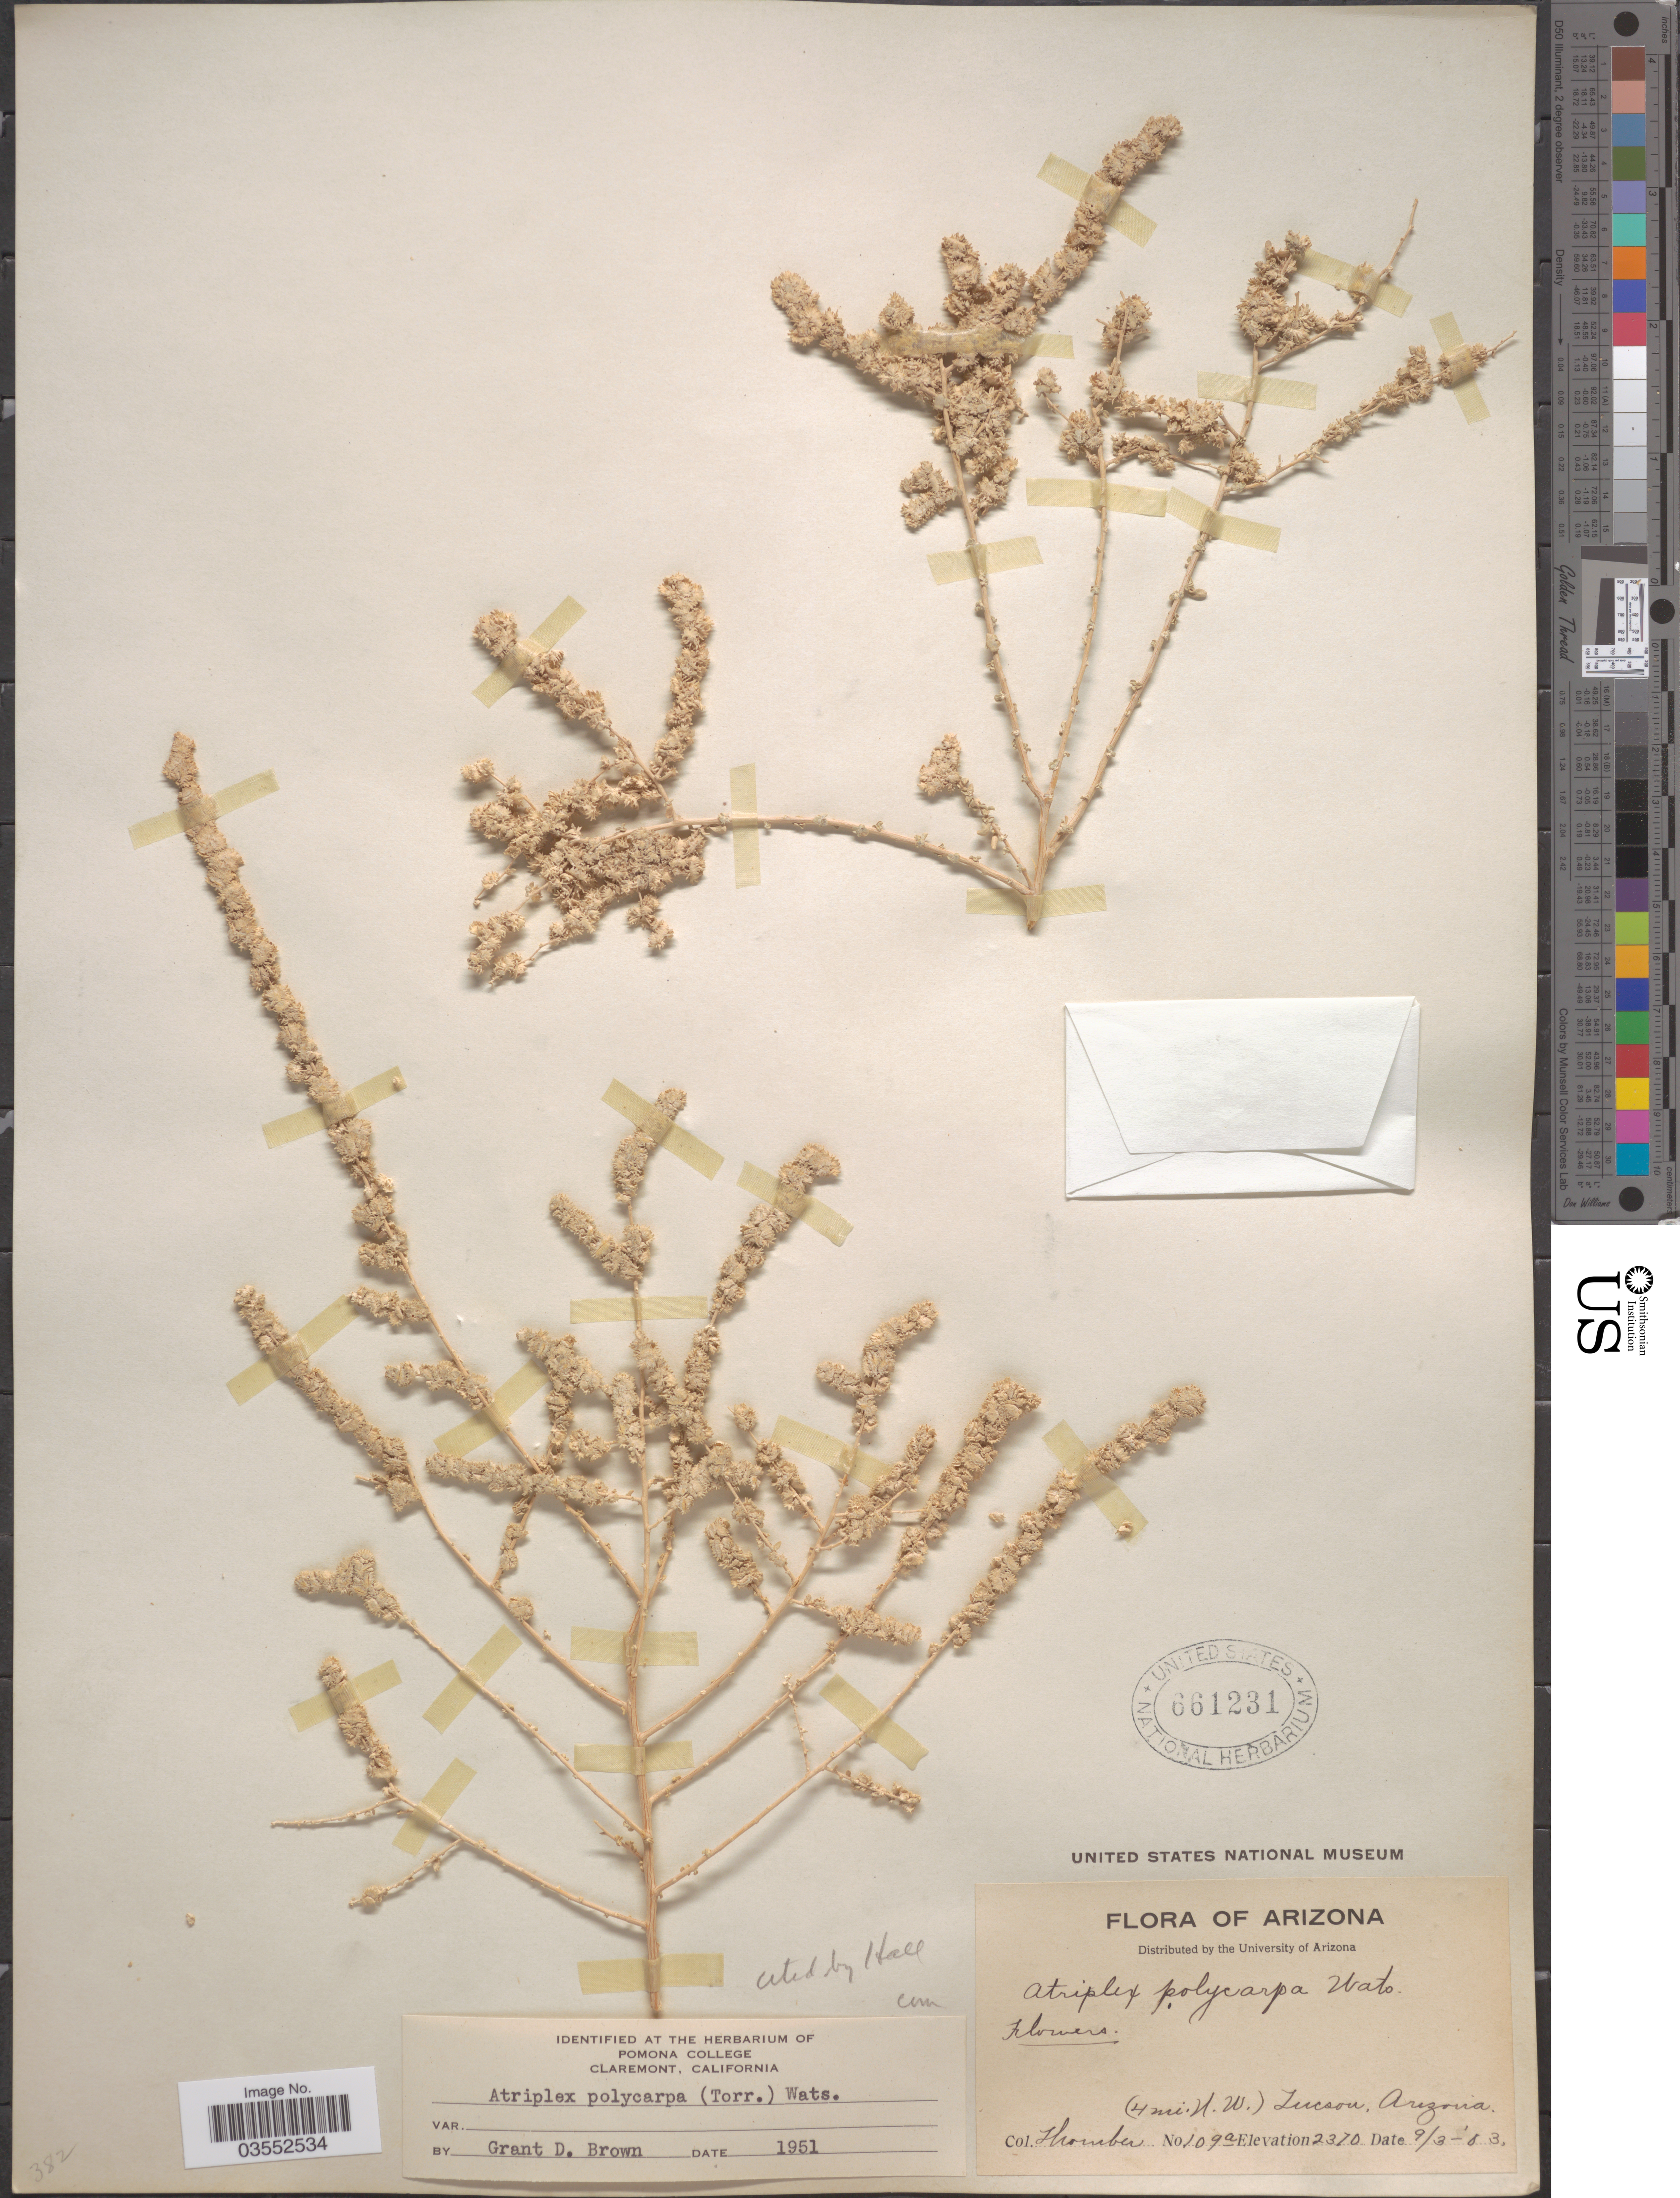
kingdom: Plantae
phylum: Tracheophyta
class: Magnoliopsida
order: Caryophyllales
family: Amaranthaceae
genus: Atriplex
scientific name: Atriplex polycarpa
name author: (Torr.) S. Watson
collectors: J. Thornber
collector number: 109a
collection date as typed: Transcribed d/m/y: 3/9/3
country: United States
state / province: Arizona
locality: (4 mi. N. W.) Tucson.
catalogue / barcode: US 661231